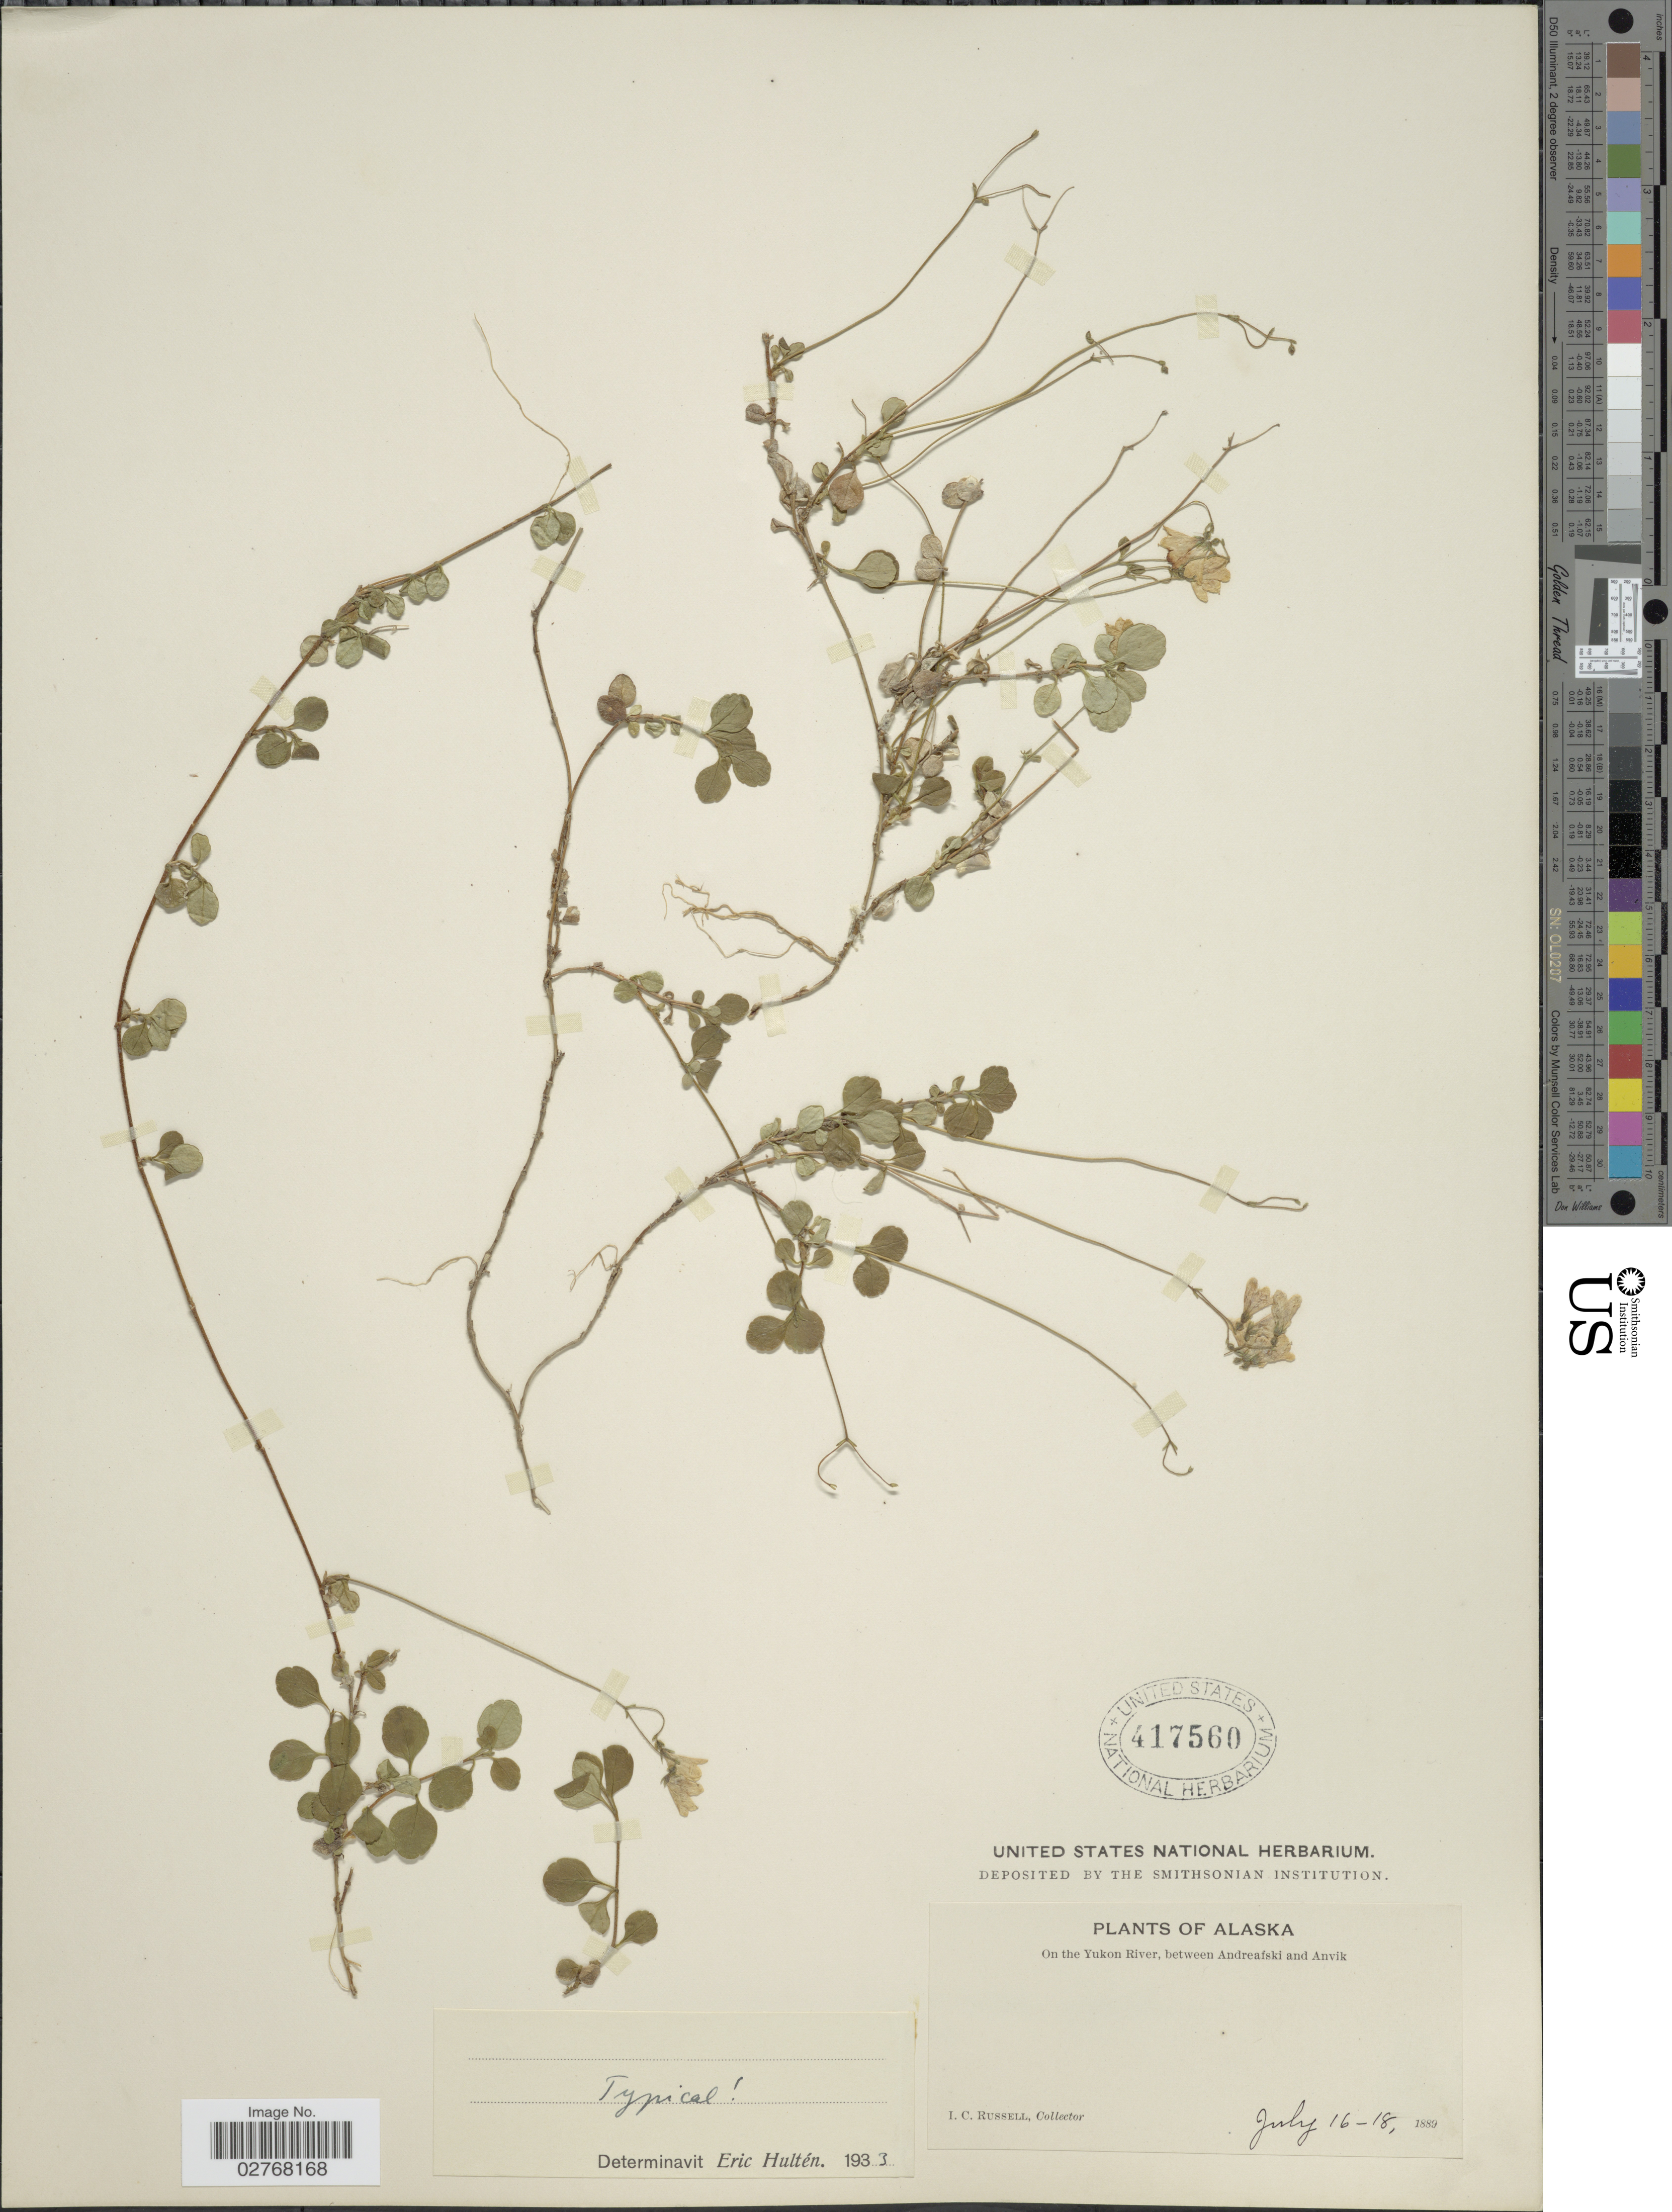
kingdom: Plantae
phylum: Tracheophyta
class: Magnoliopsida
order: Dipsacales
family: Caprifoliaceae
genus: Linnaea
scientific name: Linnaea borealis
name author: L.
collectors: I. C. Russell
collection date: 1889-07-16/1889-07-18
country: United States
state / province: Alaska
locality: On the Yukon River, between Andreafski and Anvik.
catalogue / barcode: US 417560